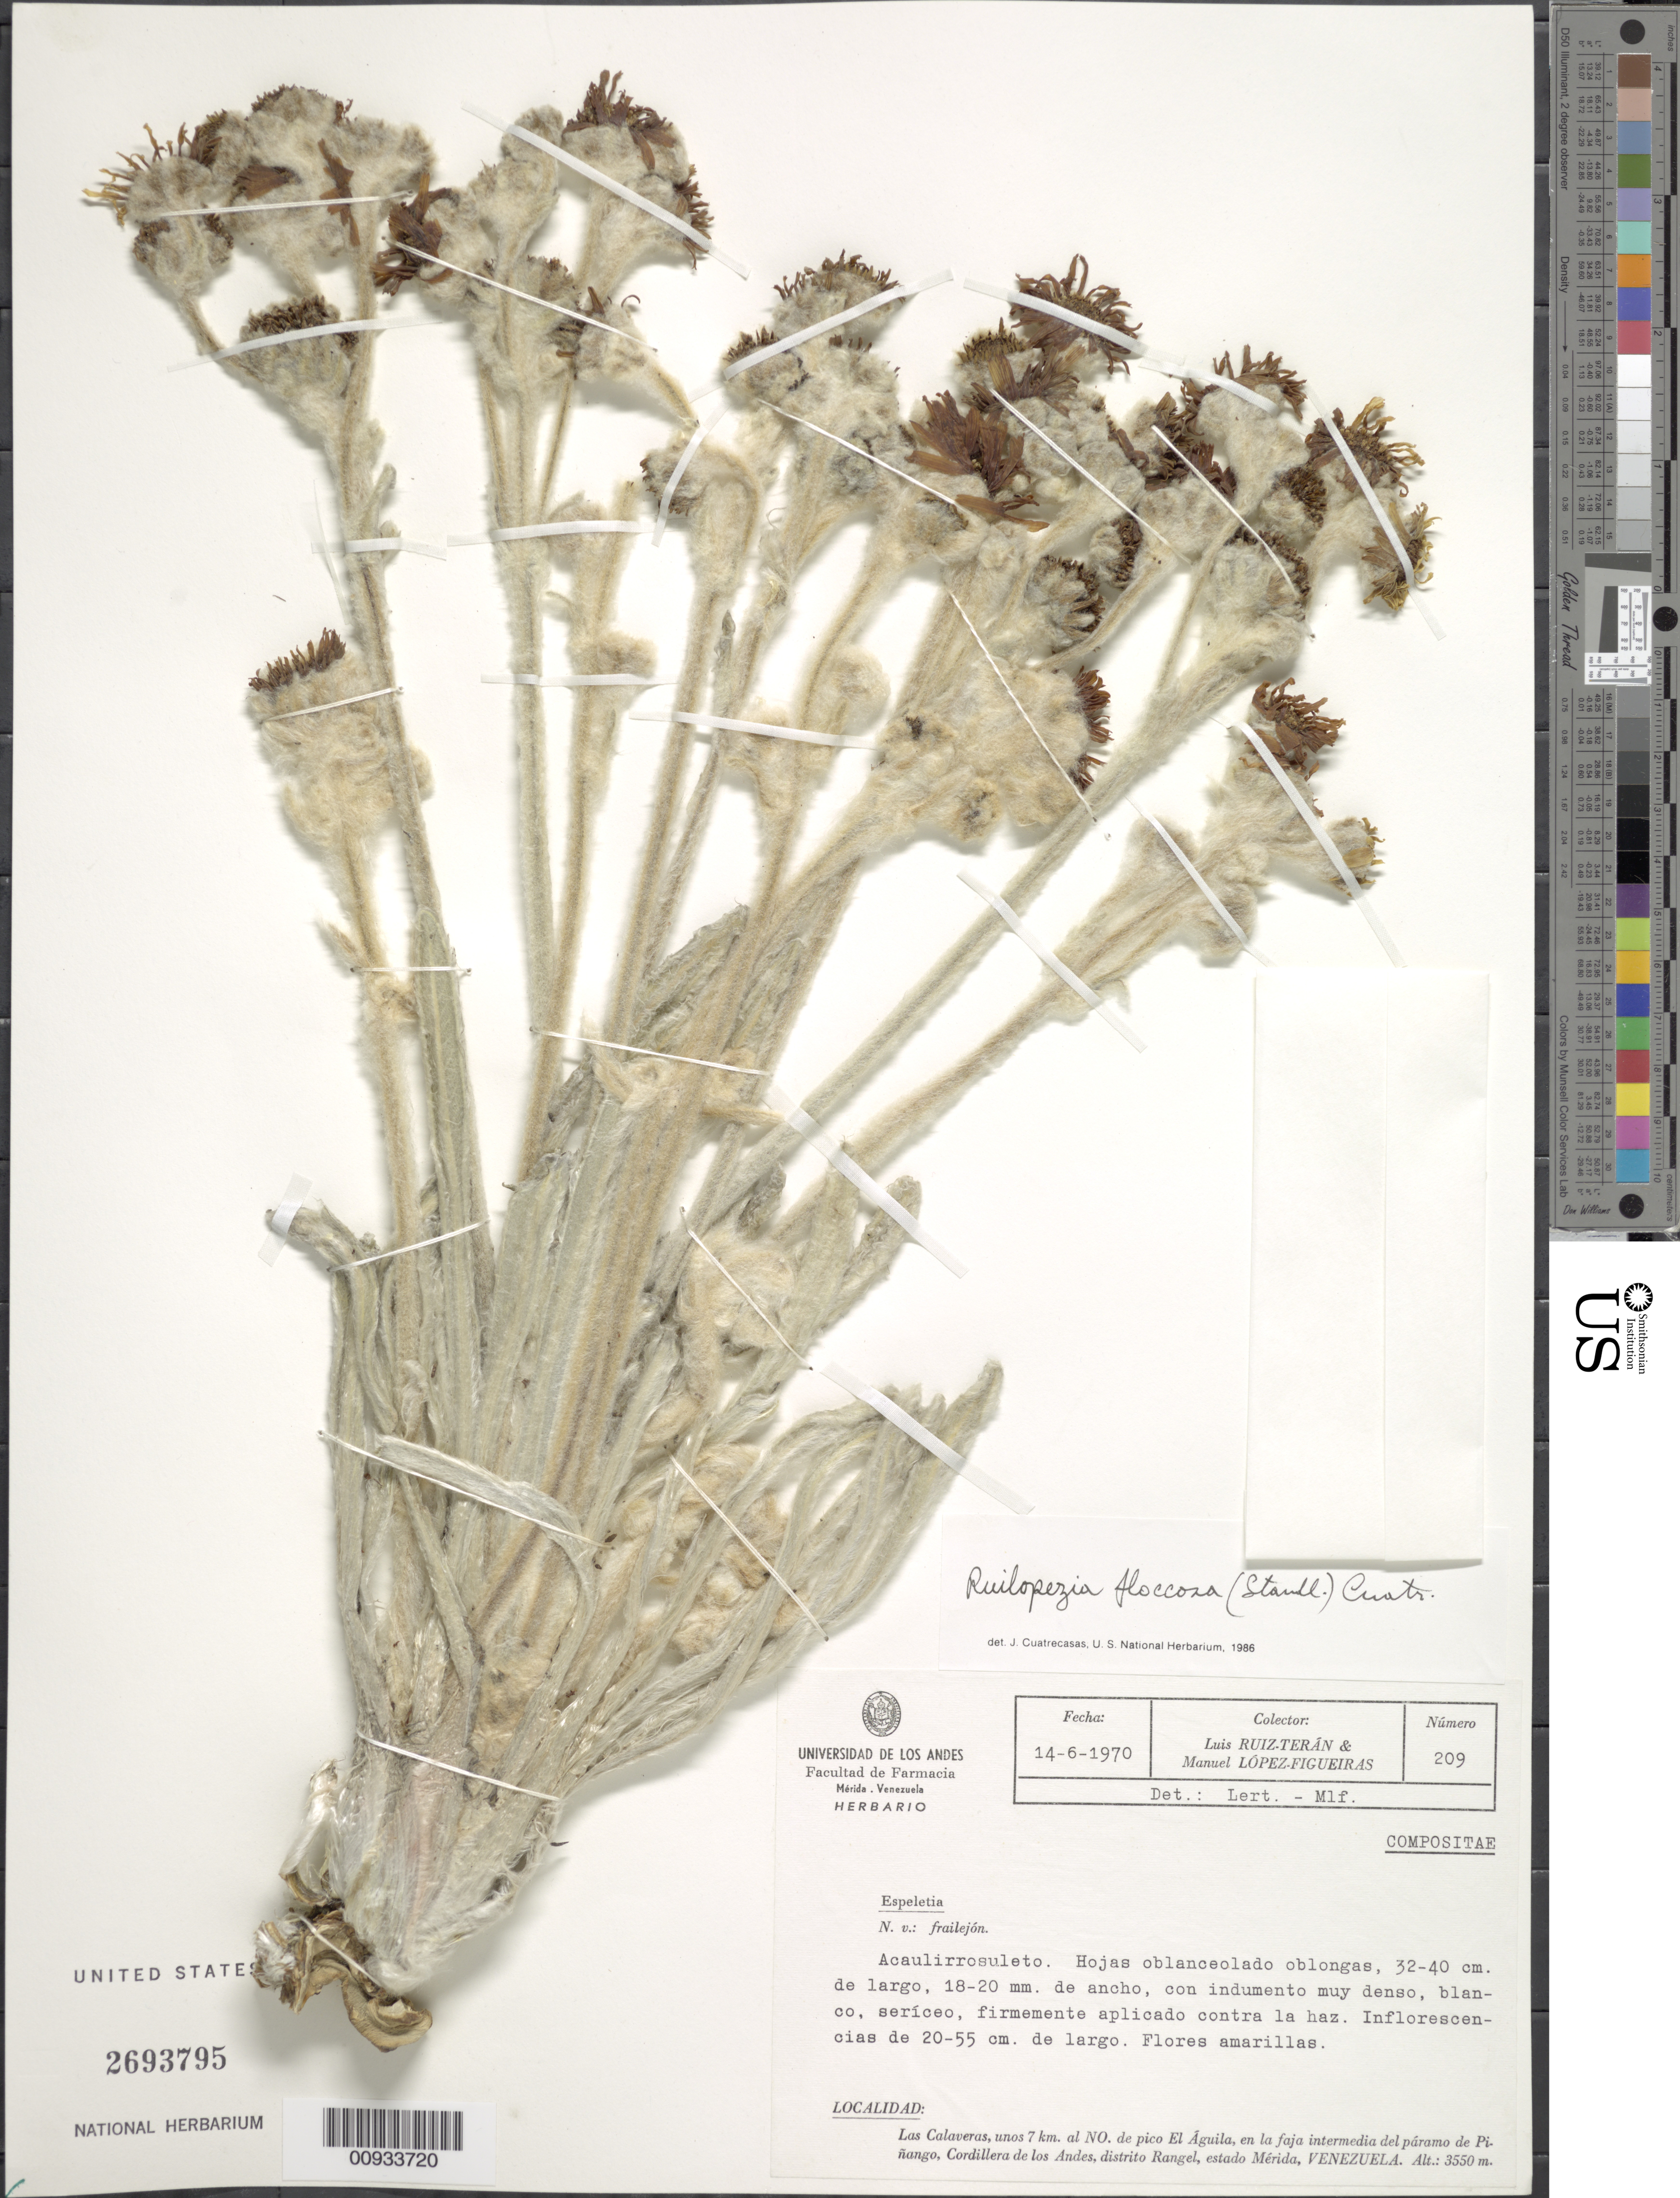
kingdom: Plantae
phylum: Tracheophyta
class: Magnoliopsida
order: Asterales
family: Asteraceae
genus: Ruilopezia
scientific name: Ruilopezia floccosa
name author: (Standl.) Cuatrec.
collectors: L. Teran & M. López Figueiras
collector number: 209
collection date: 1970-06-14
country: Venezuela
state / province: Mérida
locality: Las Calaveras, unos 7 km al NO de pico El Aguila, en la faja intermedia del paramo de Pinango, Cordillera de Los Andes, Distrito Rangel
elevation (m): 3550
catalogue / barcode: US 2693795